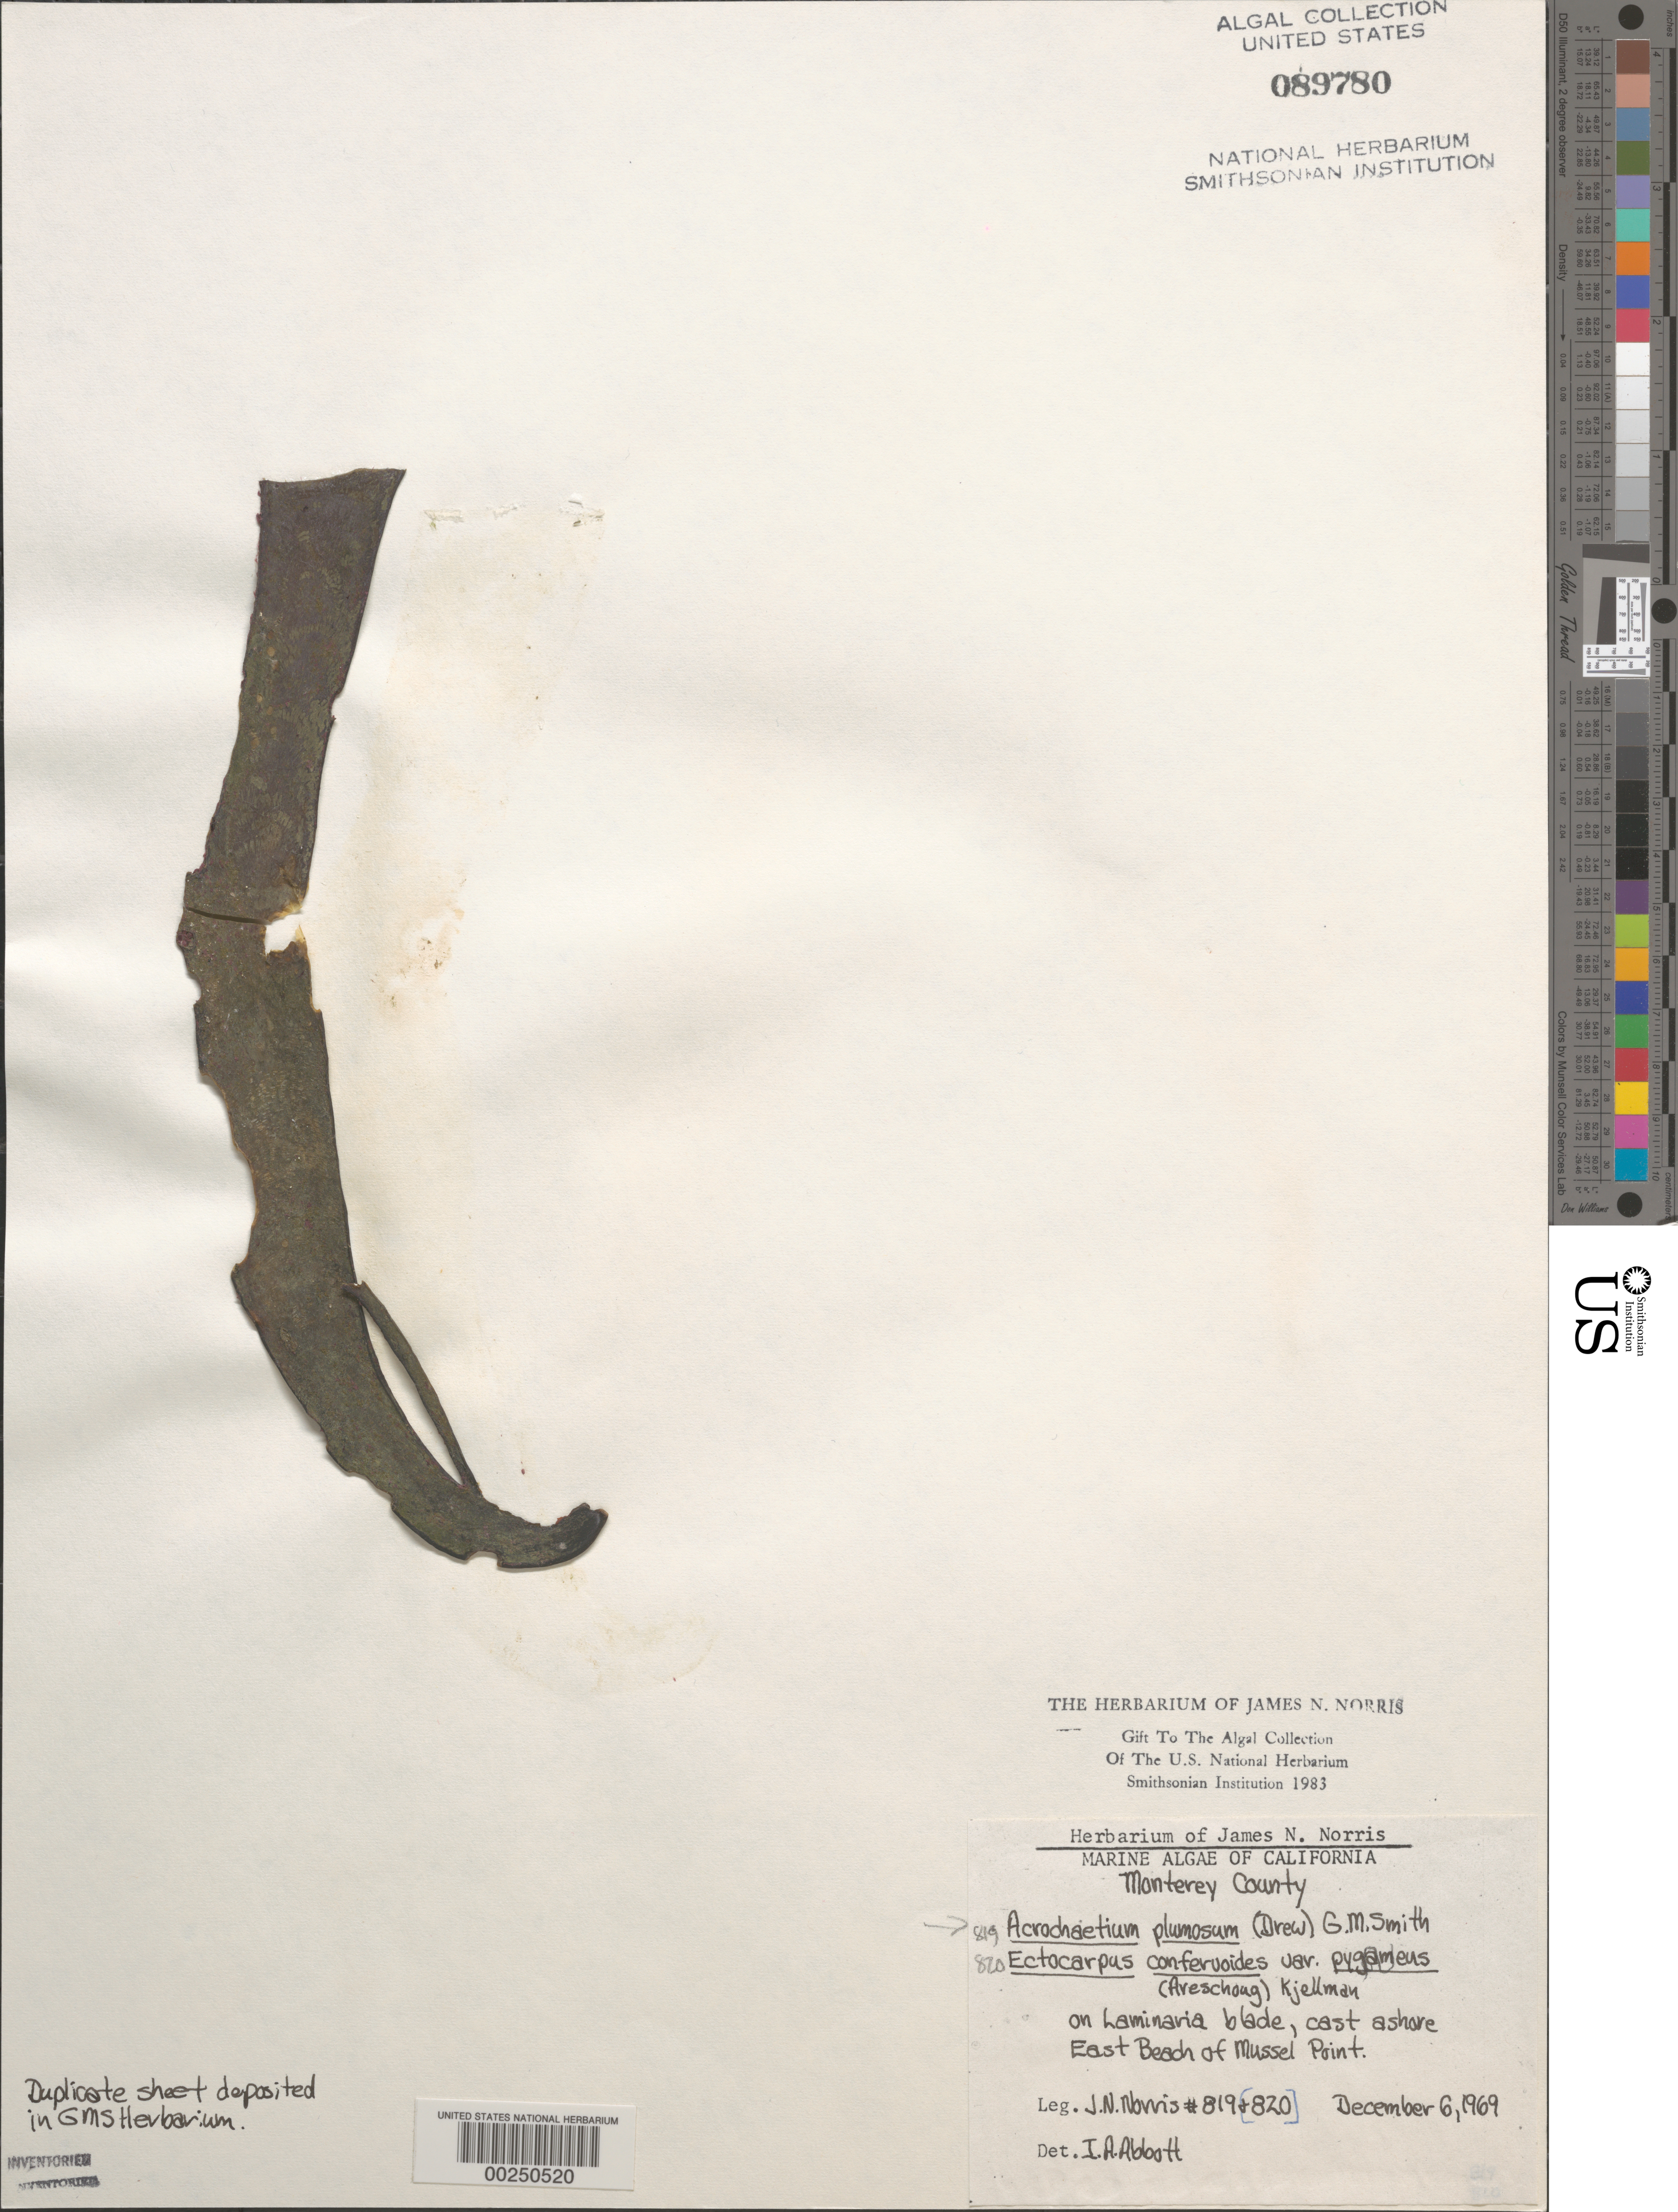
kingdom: Plantae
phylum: Rhodophyta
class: Florideophyceae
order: Acrochaetiales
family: Acrochaetiaceae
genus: Acrochaetium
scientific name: Acrochaetium plumosum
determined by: Abbott, Isabella A.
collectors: J. N. Norris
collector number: JN-819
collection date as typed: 06 Dec 1969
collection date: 1969-12-06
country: United States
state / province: California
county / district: Monterey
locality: Mussel Point, east beach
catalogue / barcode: US 89780